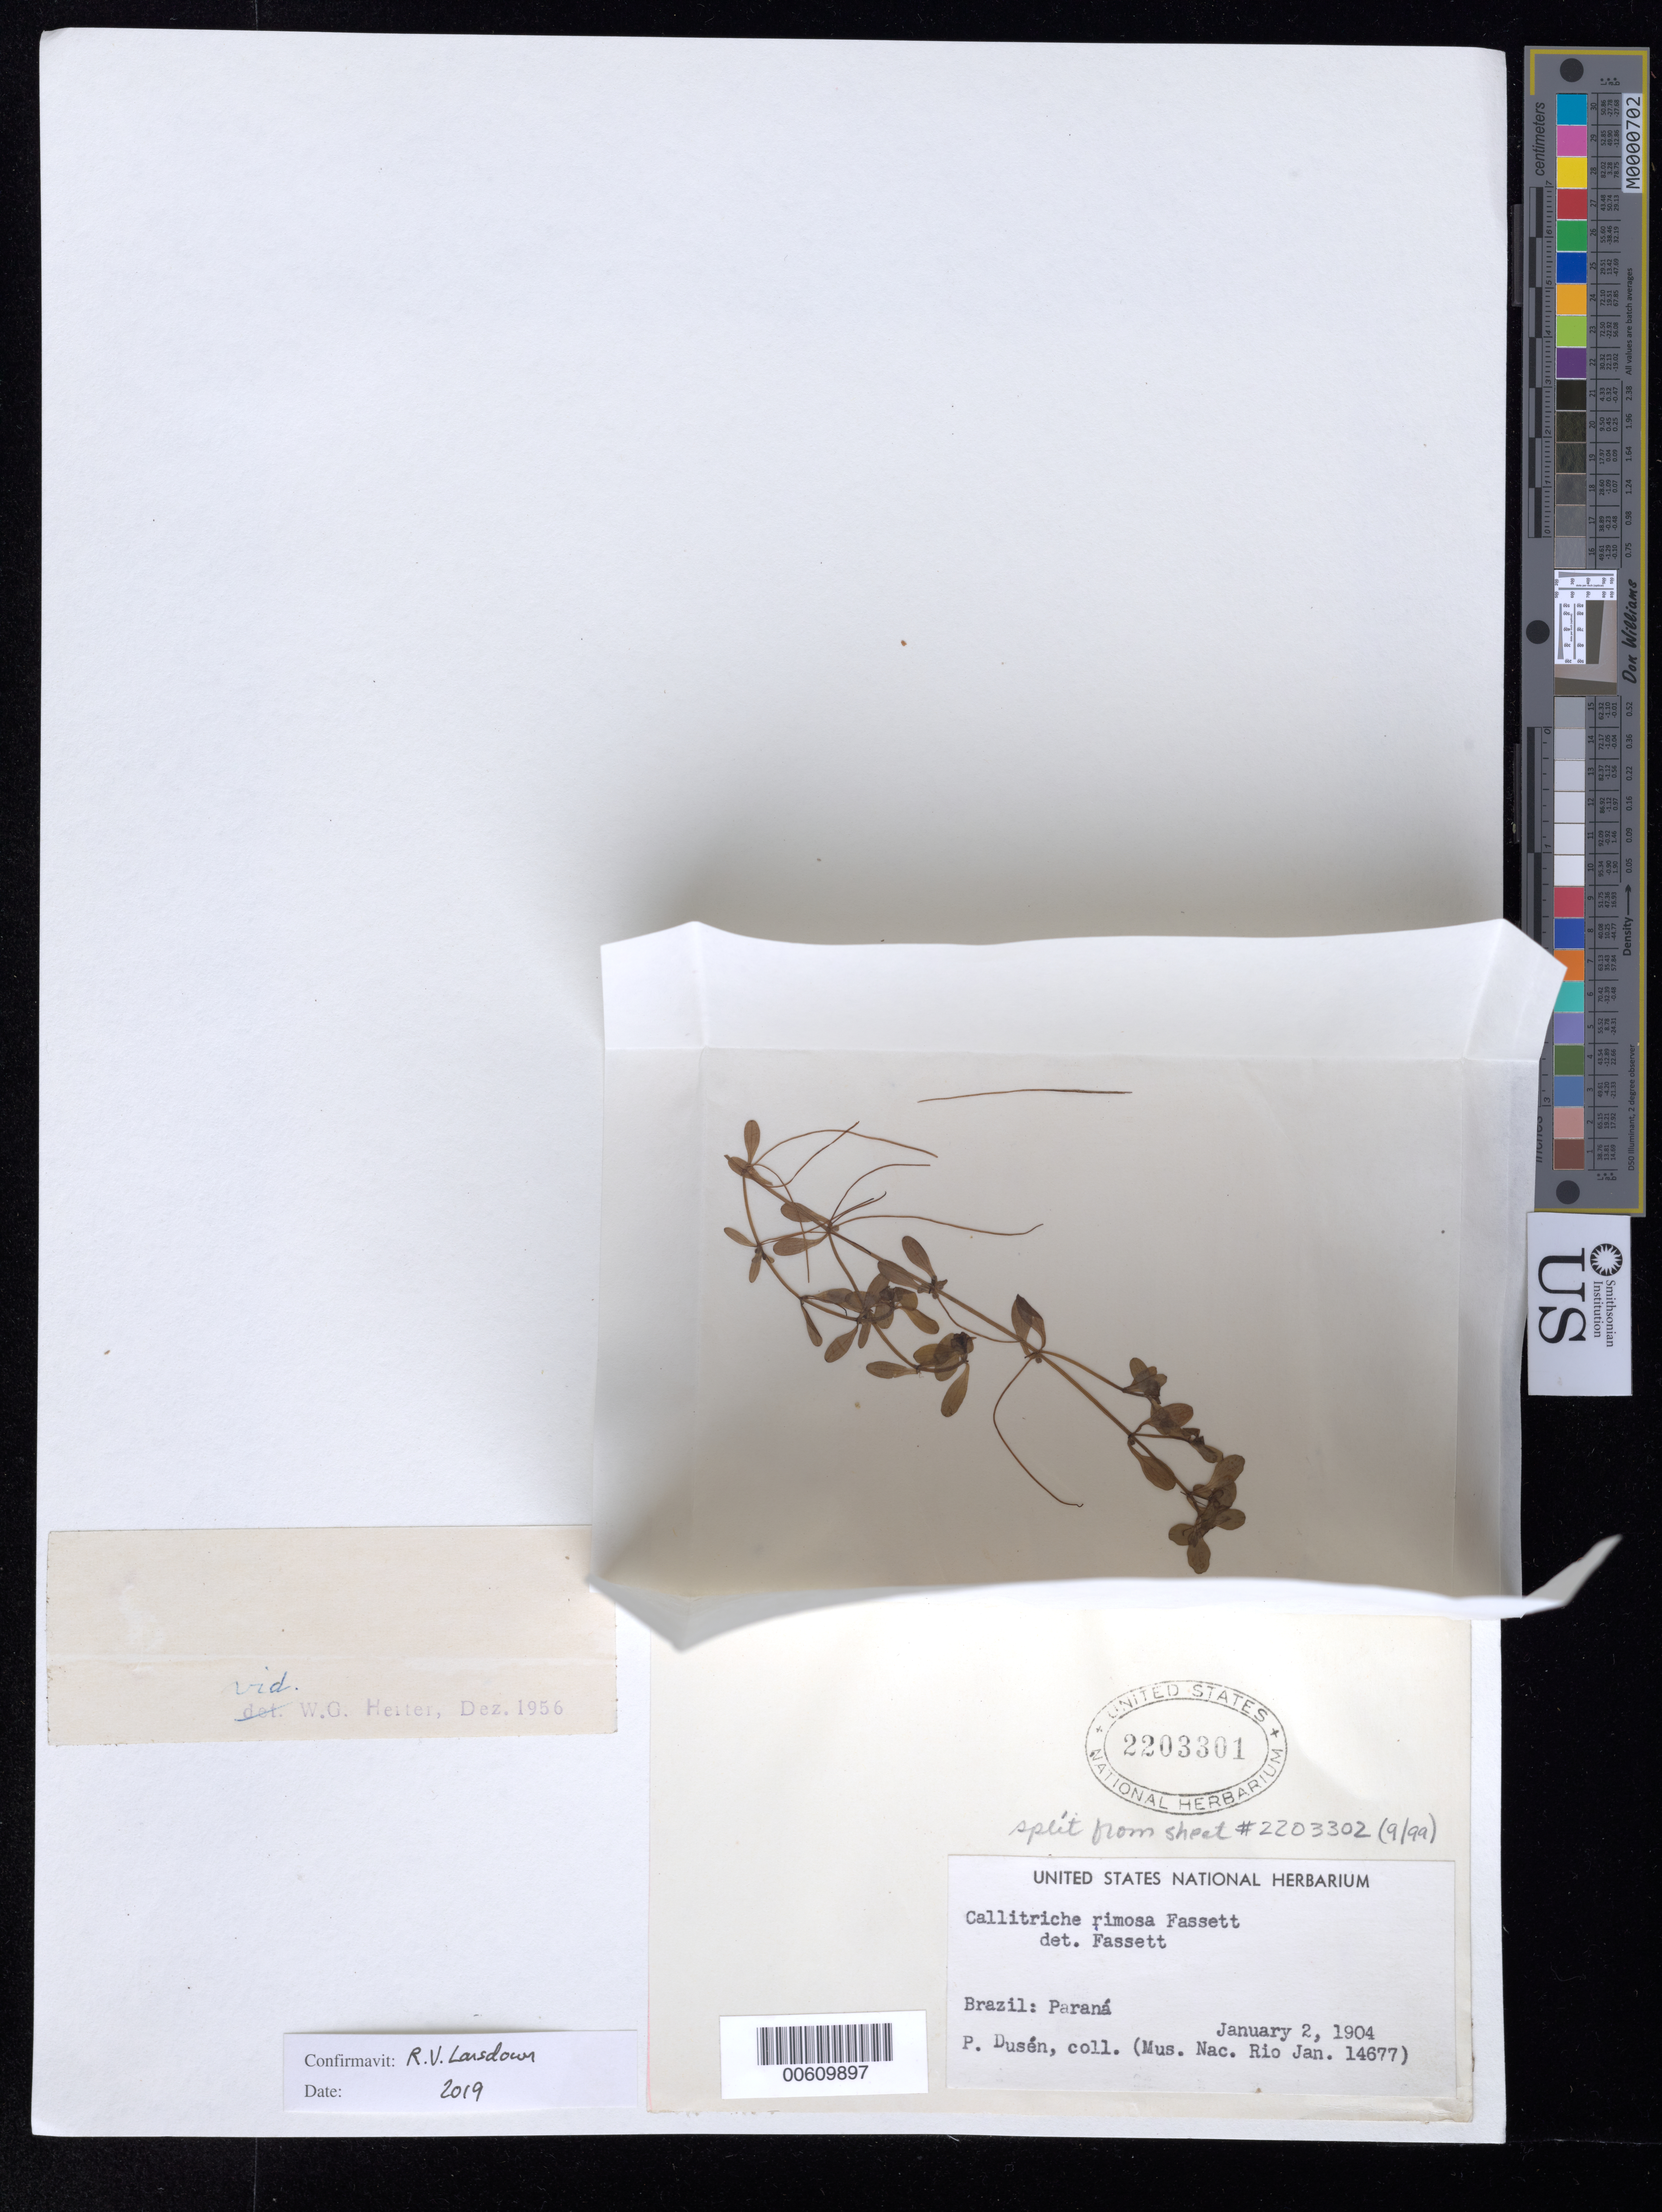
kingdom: Plantae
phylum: Tracheophyta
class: Magnoliopsida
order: Lamiales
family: Plantaginaceae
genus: Callitriche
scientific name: Callitriche rimosa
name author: Fassett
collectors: P. Dusén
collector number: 14677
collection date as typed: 02 Jan 1904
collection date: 1904-01-02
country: Brazil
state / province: Paraná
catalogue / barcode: US 2203301